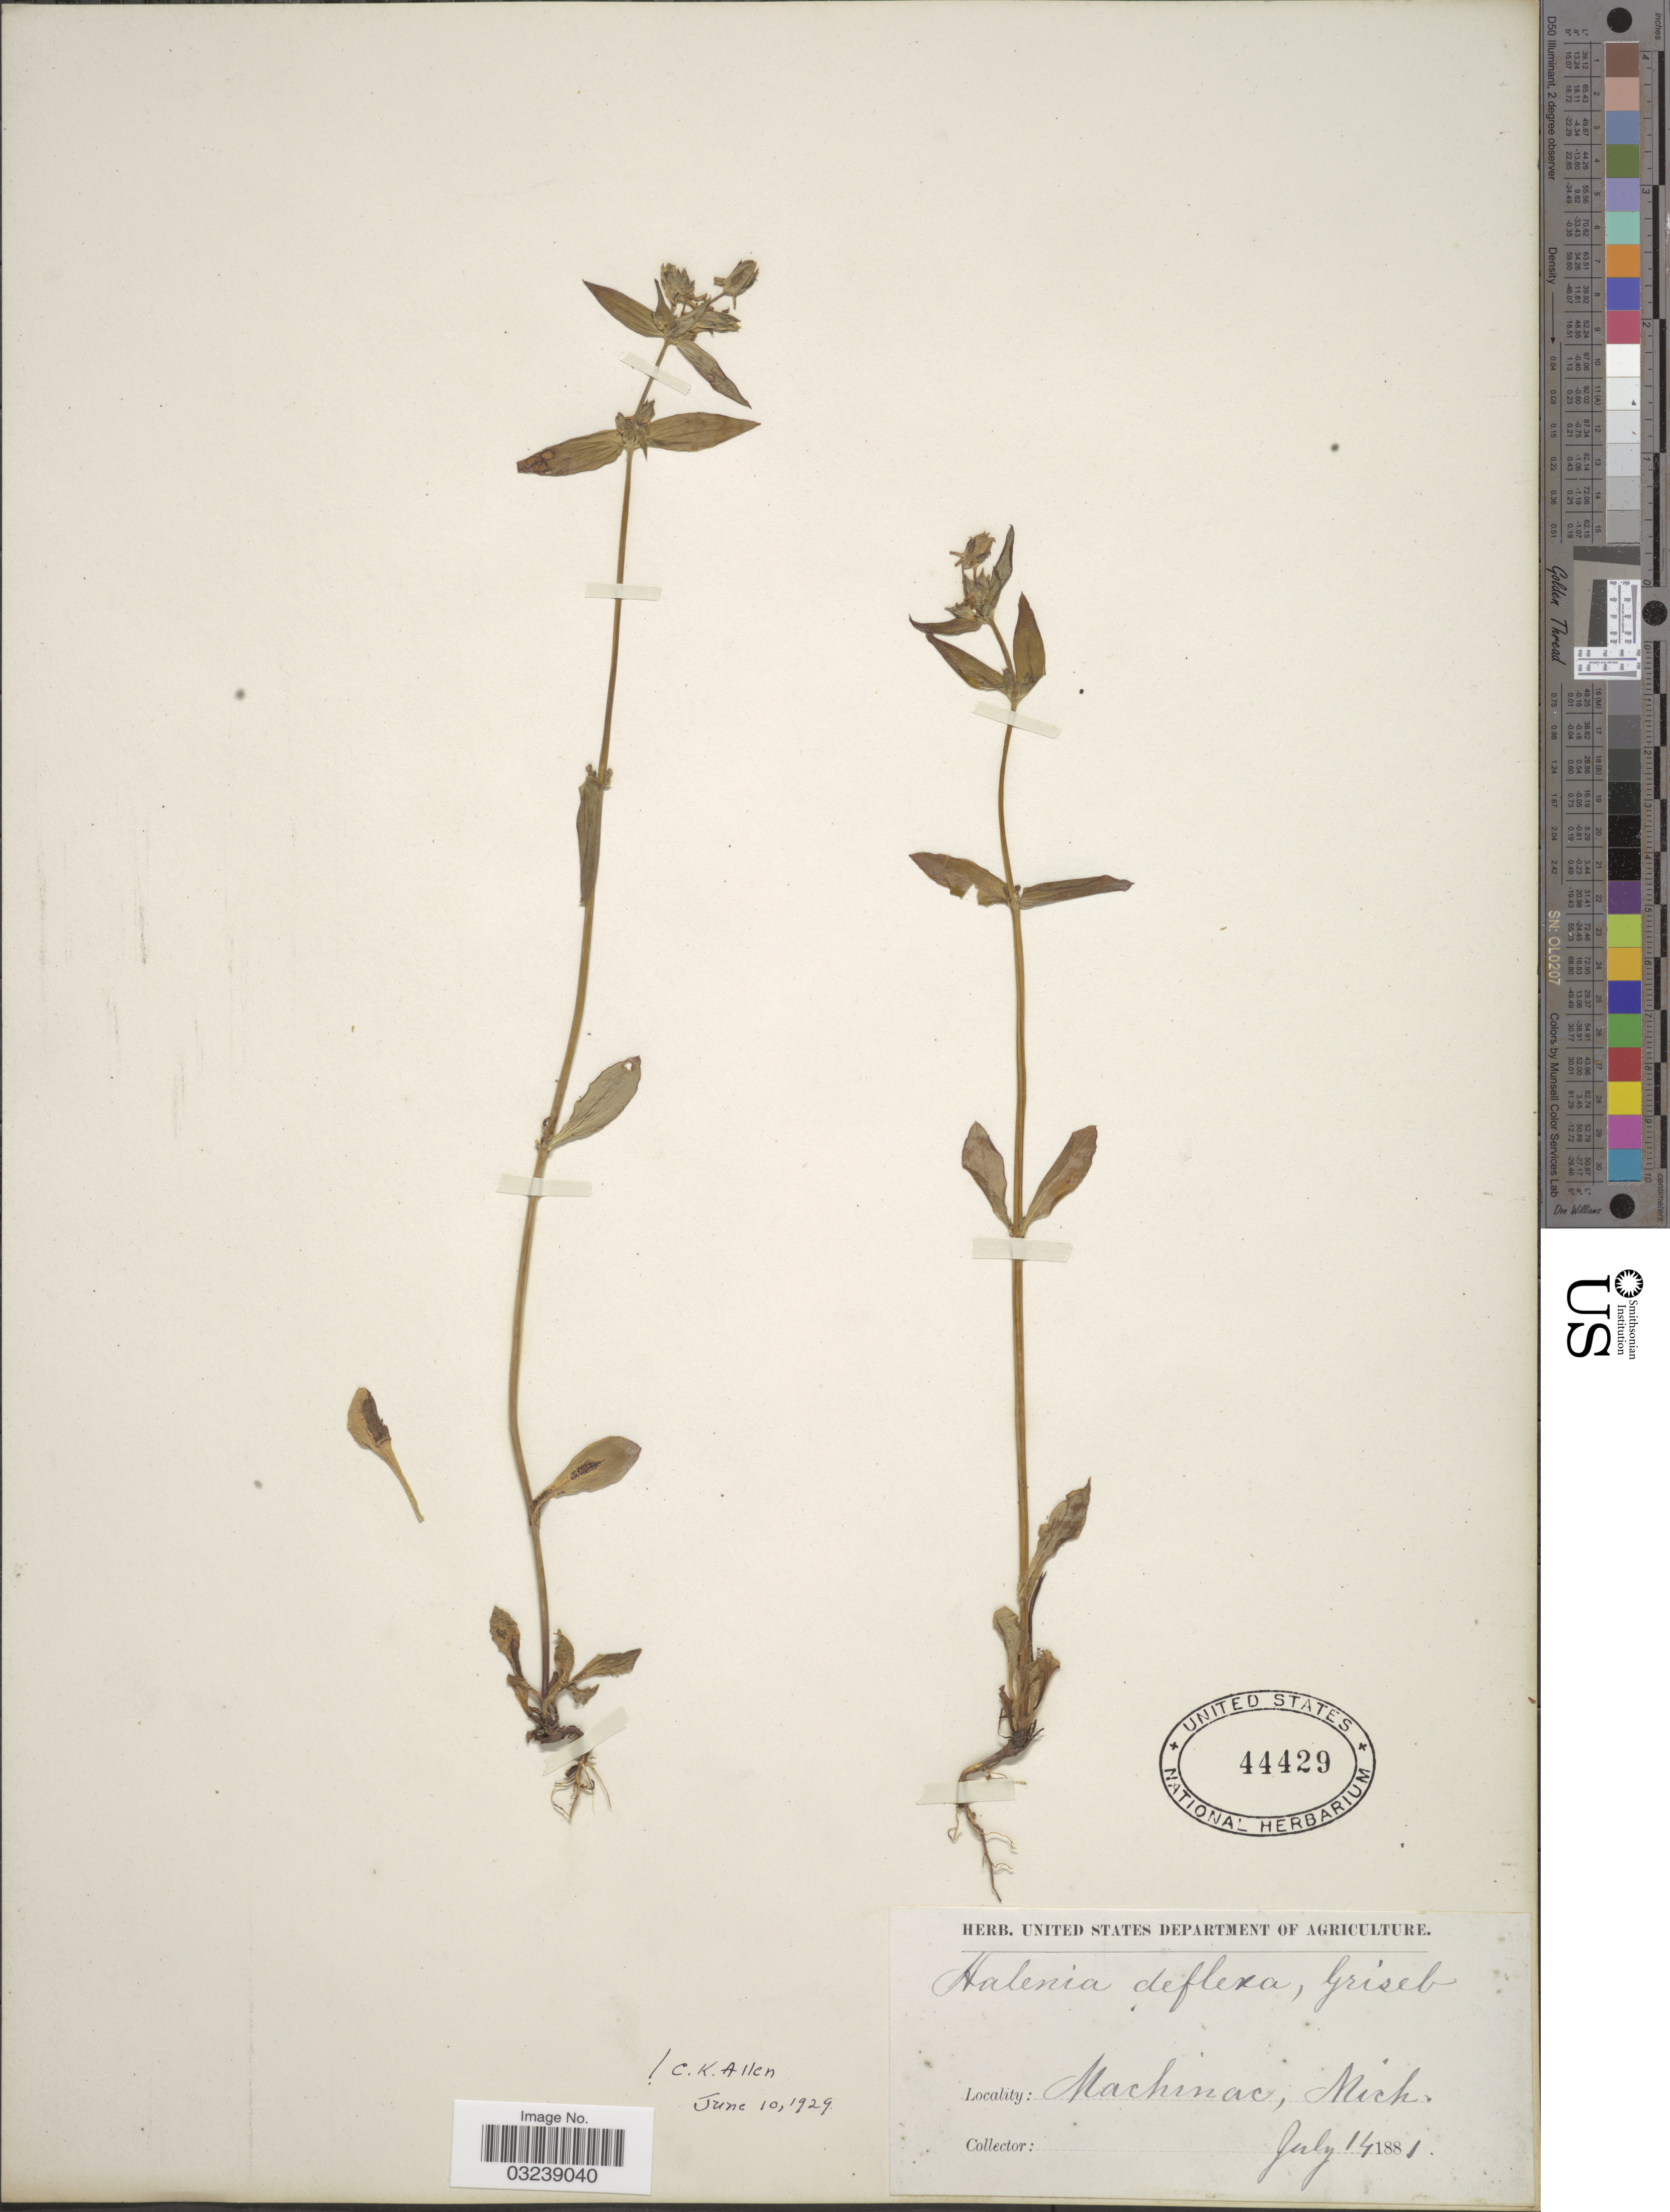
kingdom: Plantae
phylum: Tracheophyta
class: Magnoliopsida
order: Gentianales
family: Gentianaceae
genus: Halenia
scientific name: Halenia deflexa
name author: (Sm.) Griseb.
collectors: Facchini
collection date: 1881-07-14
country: United States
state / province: Michigan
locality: Machinac, Mich.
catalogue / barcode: US 44429